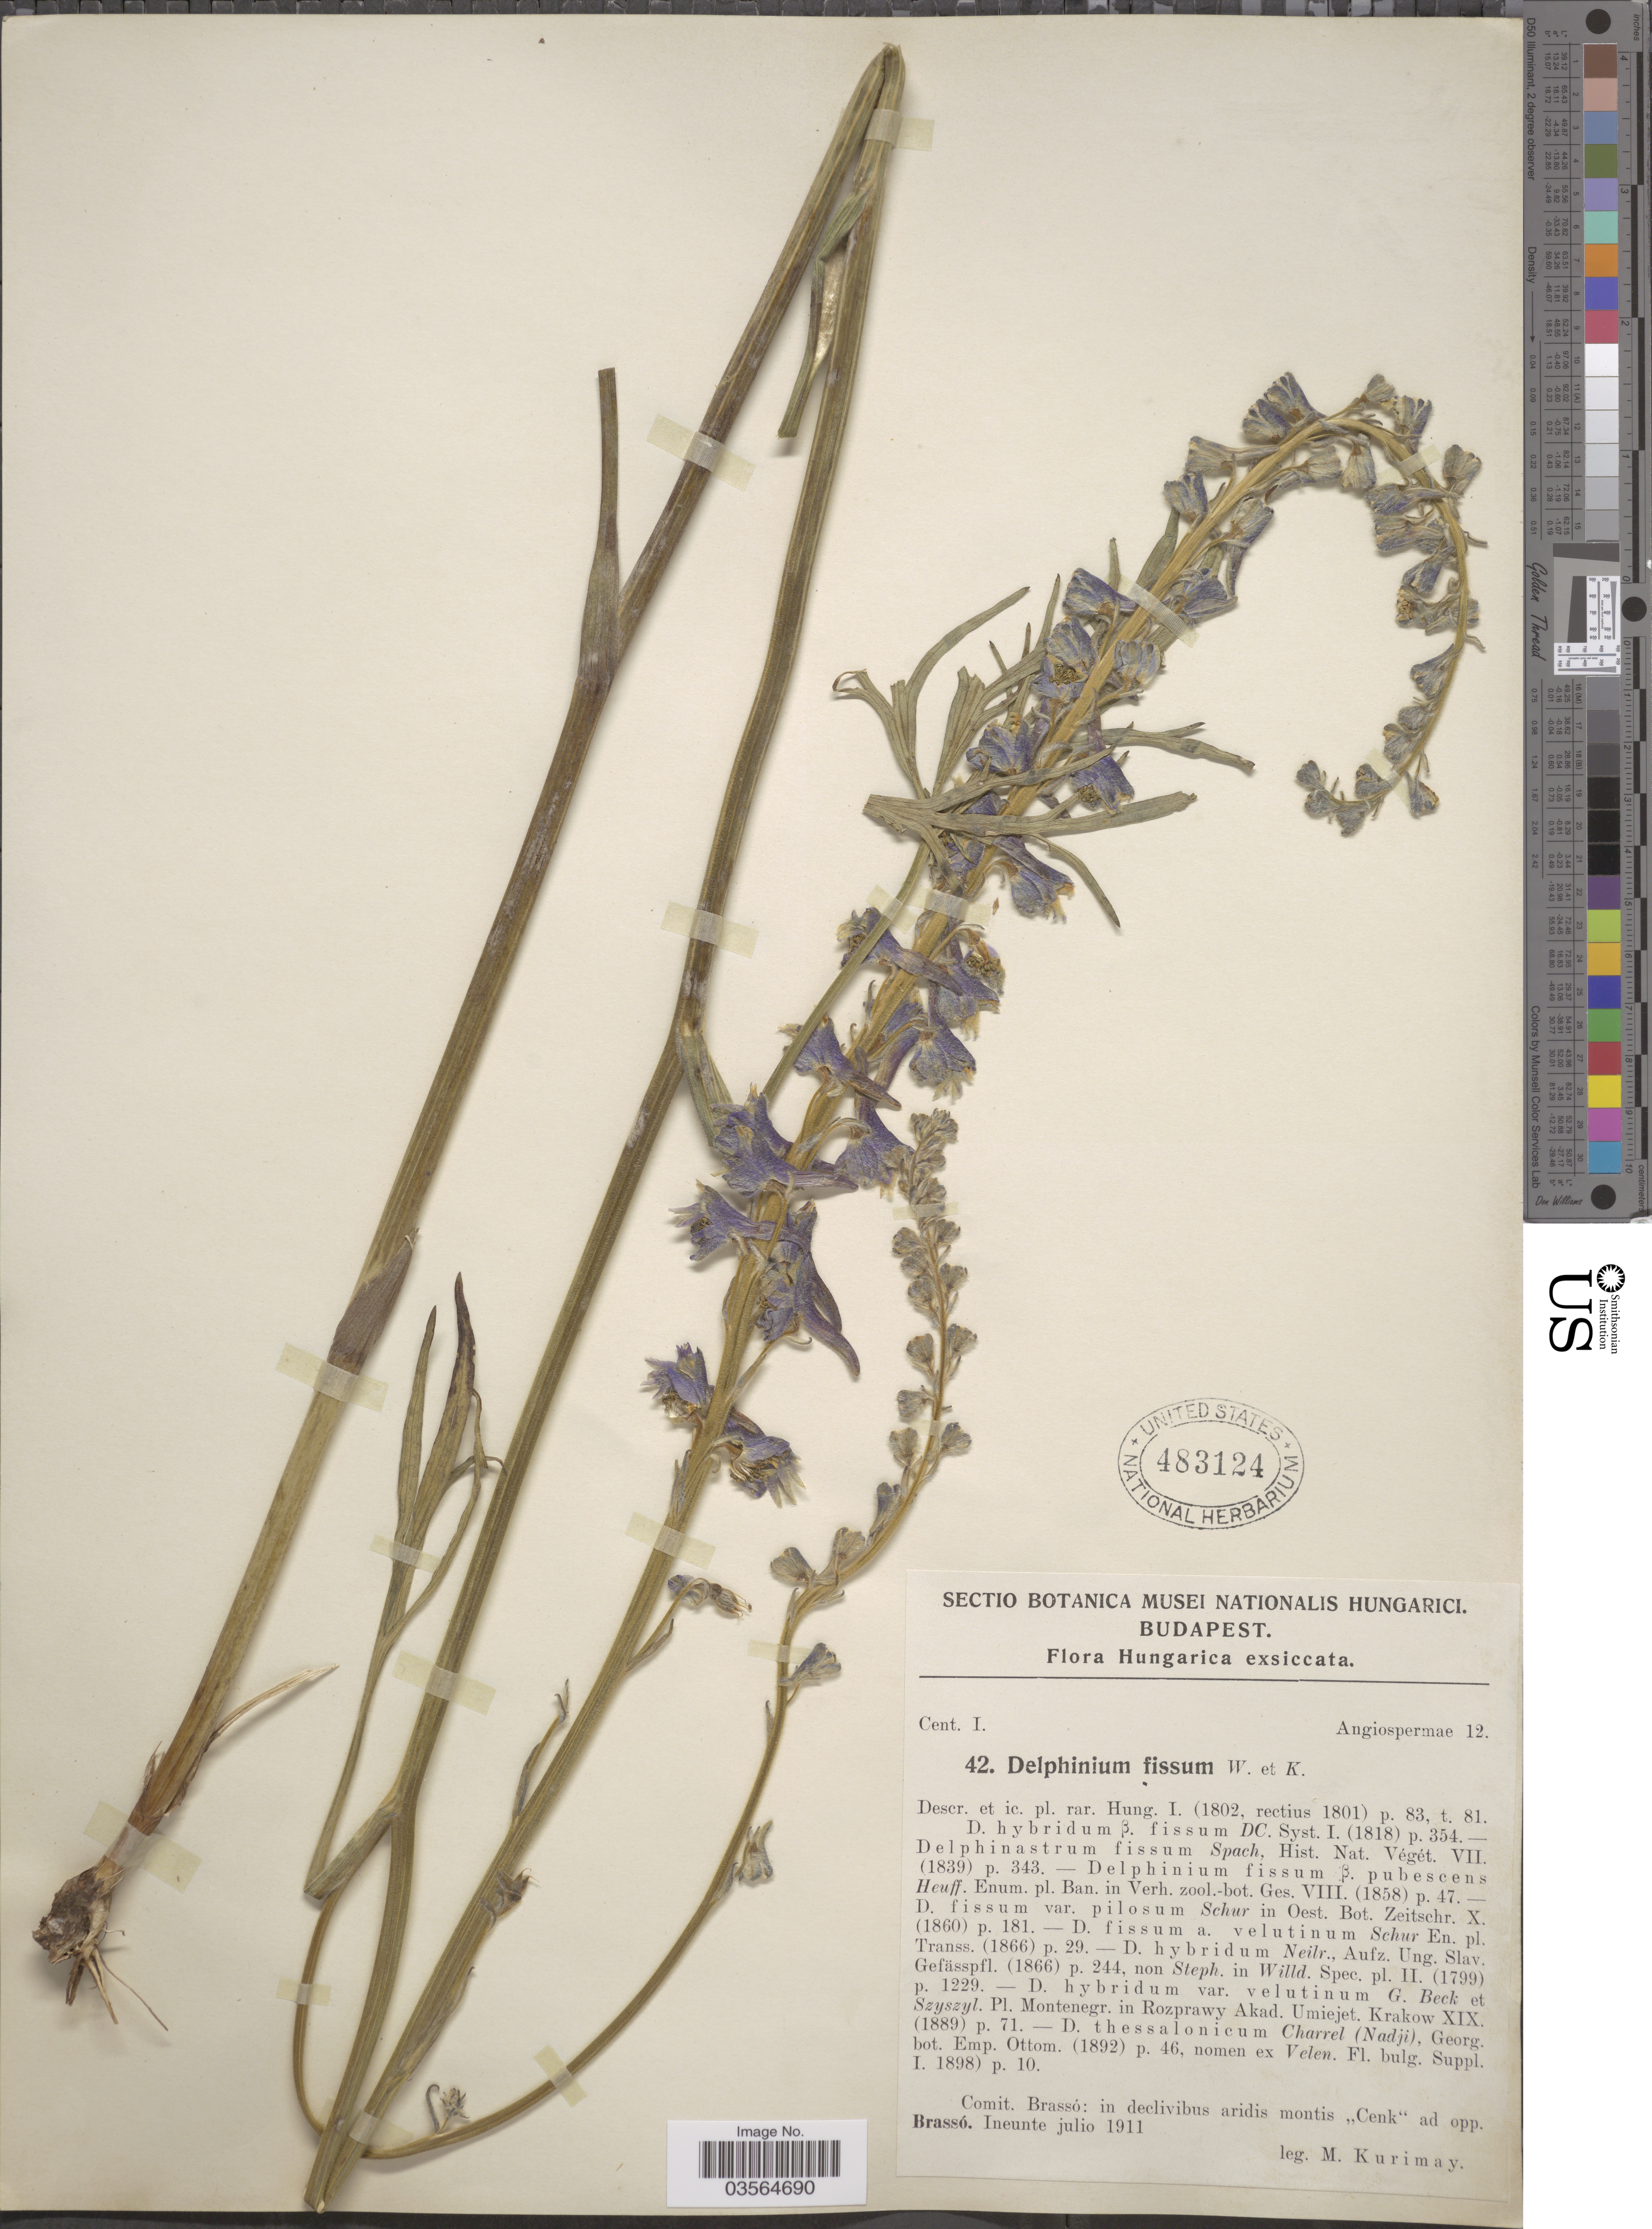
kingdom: Plantae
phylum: Tracheophyta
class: Magnoliopsida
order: Ranunculales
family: Ranunculaceae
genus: Delphinium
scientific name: Delphinium fissum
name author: Waldst. & Kit.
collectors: M. Kurimay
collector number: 42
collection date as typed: Ineunte julio 1911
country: Hungary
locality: Comit. Brassó: in declivibus aridis montis "Cenk" ad opp. Brassó.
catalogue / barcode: US 483124